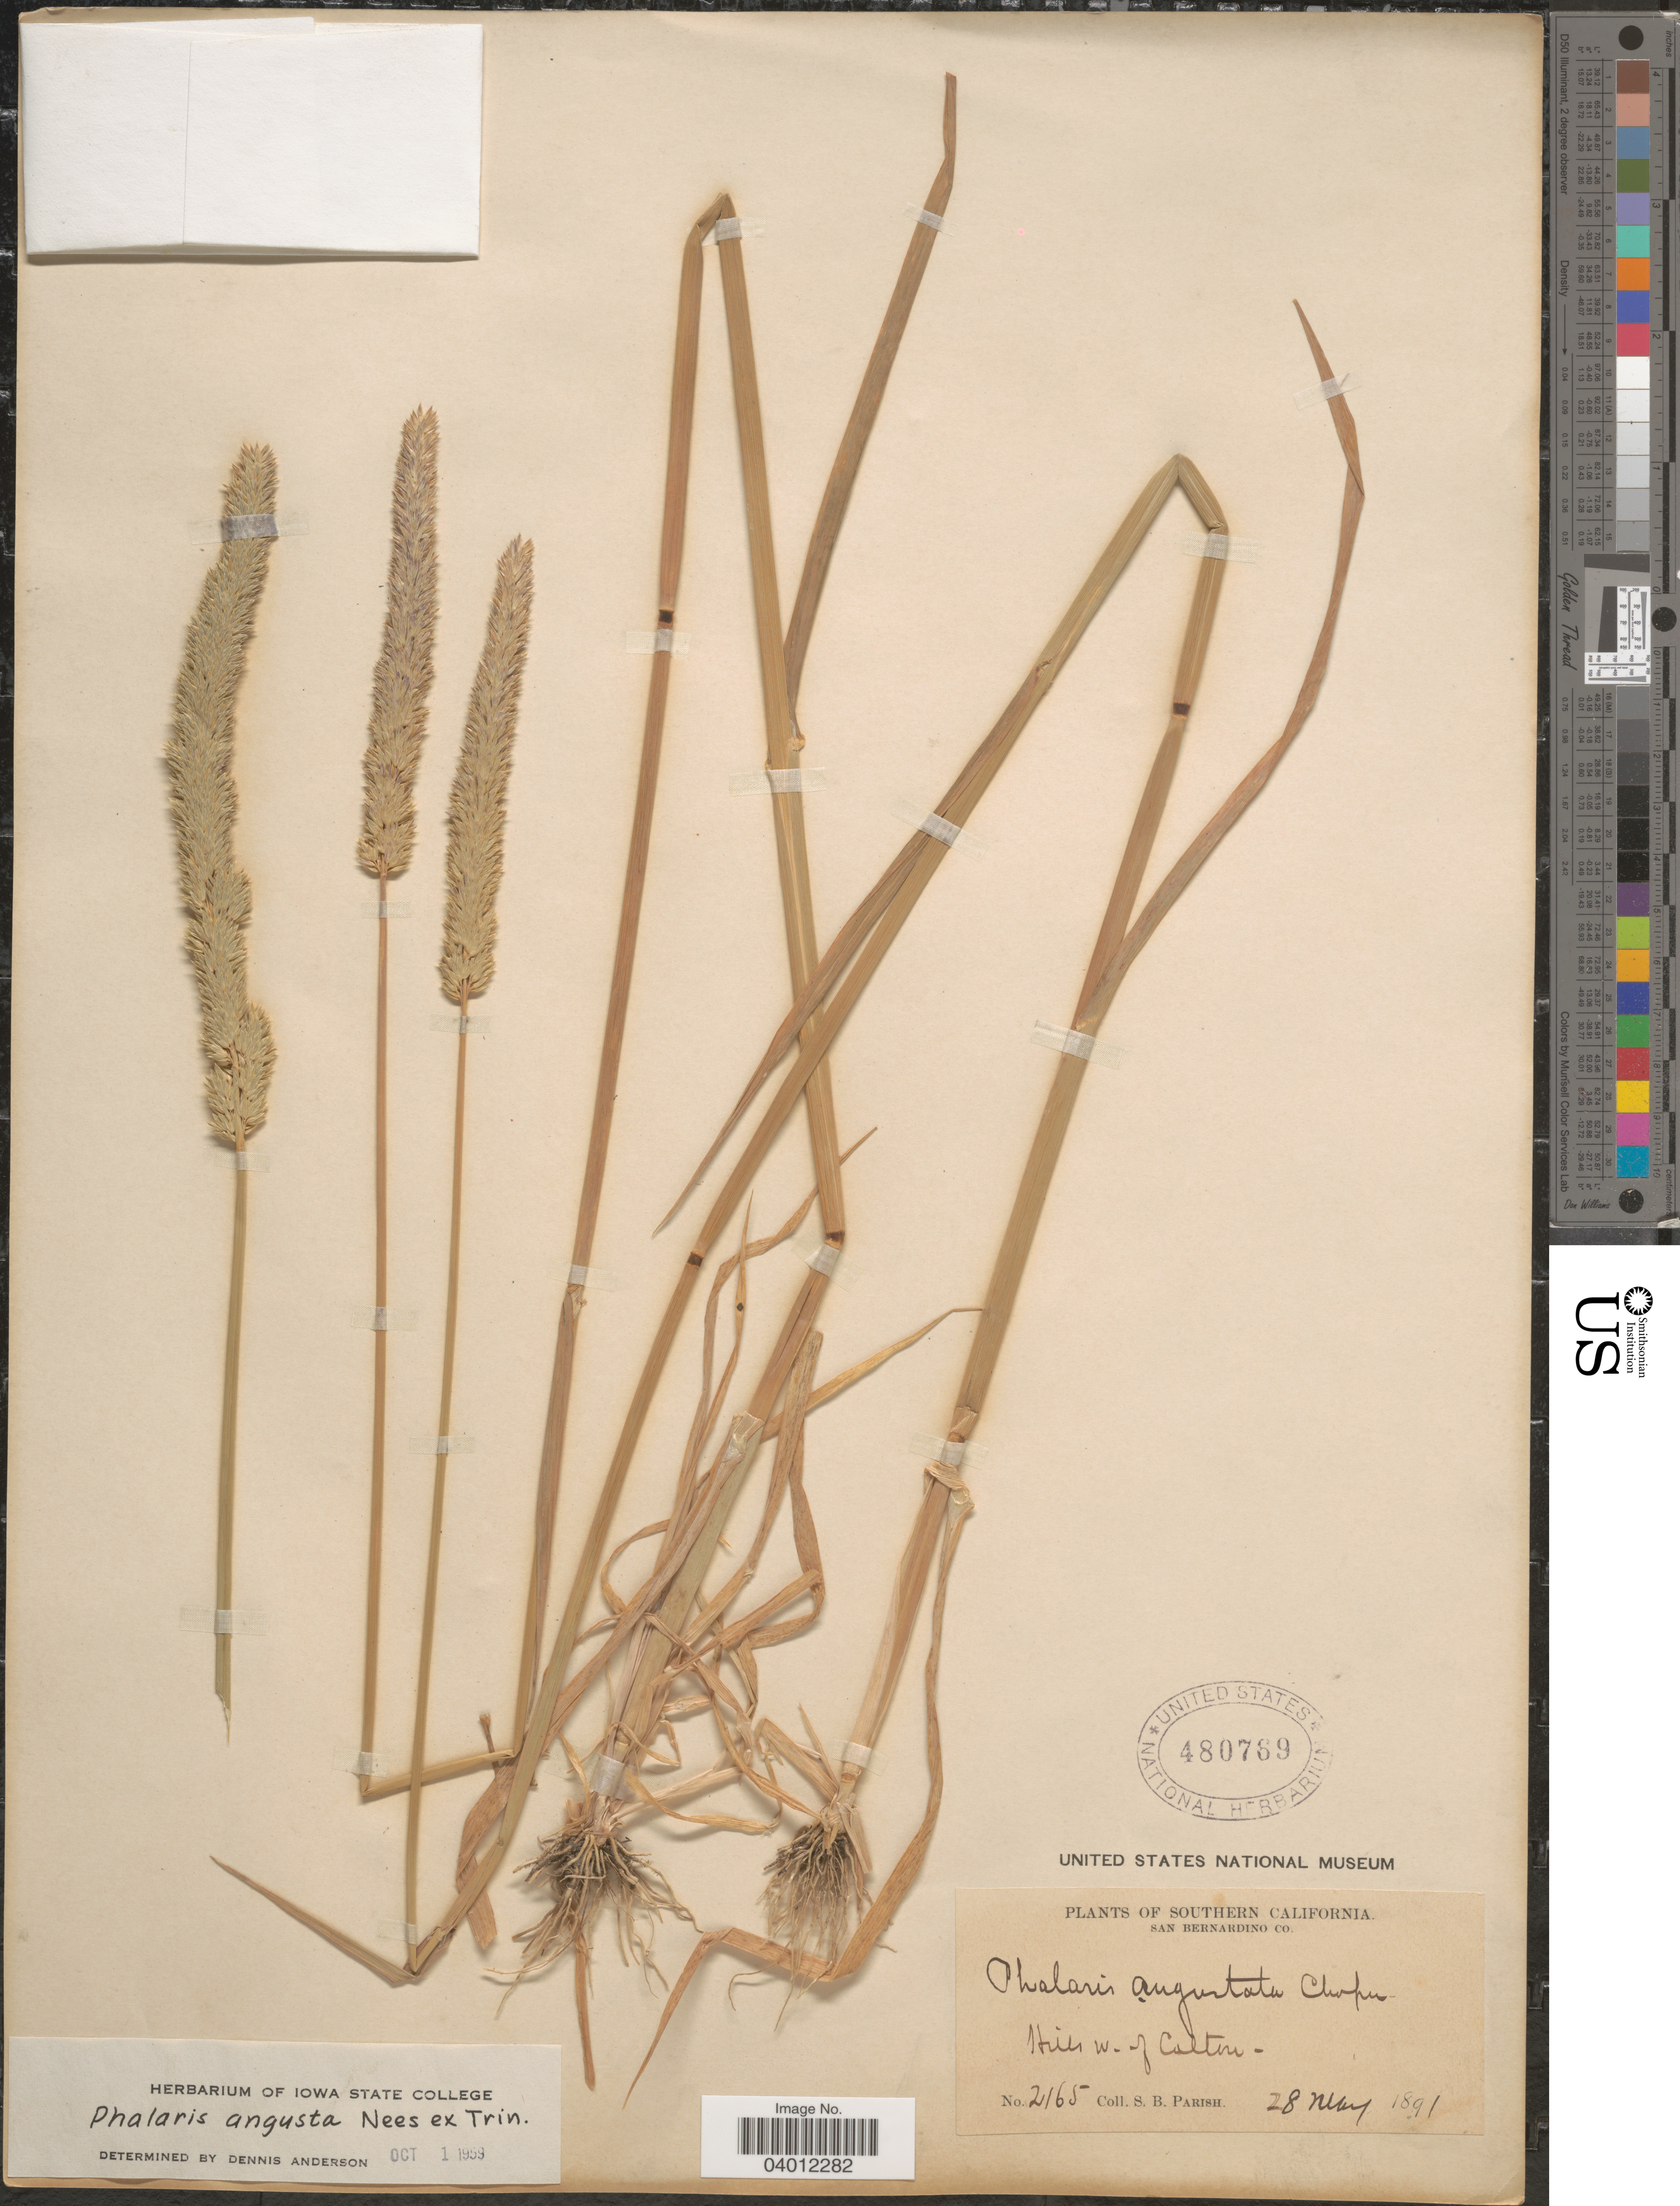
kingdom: Plantae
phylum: Tracheophyta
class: Liliopsida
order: Poales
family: Poaceae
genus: Phalaris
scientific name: Phalaris angusta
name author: Nees ex Trin.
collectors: S. B. Parish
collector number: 2165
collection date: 1891-05-28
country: United States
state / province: California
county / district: San Bernardino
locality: Southern California. San Bernardino Co. Hills w. of Colton.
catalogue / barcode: US 480769